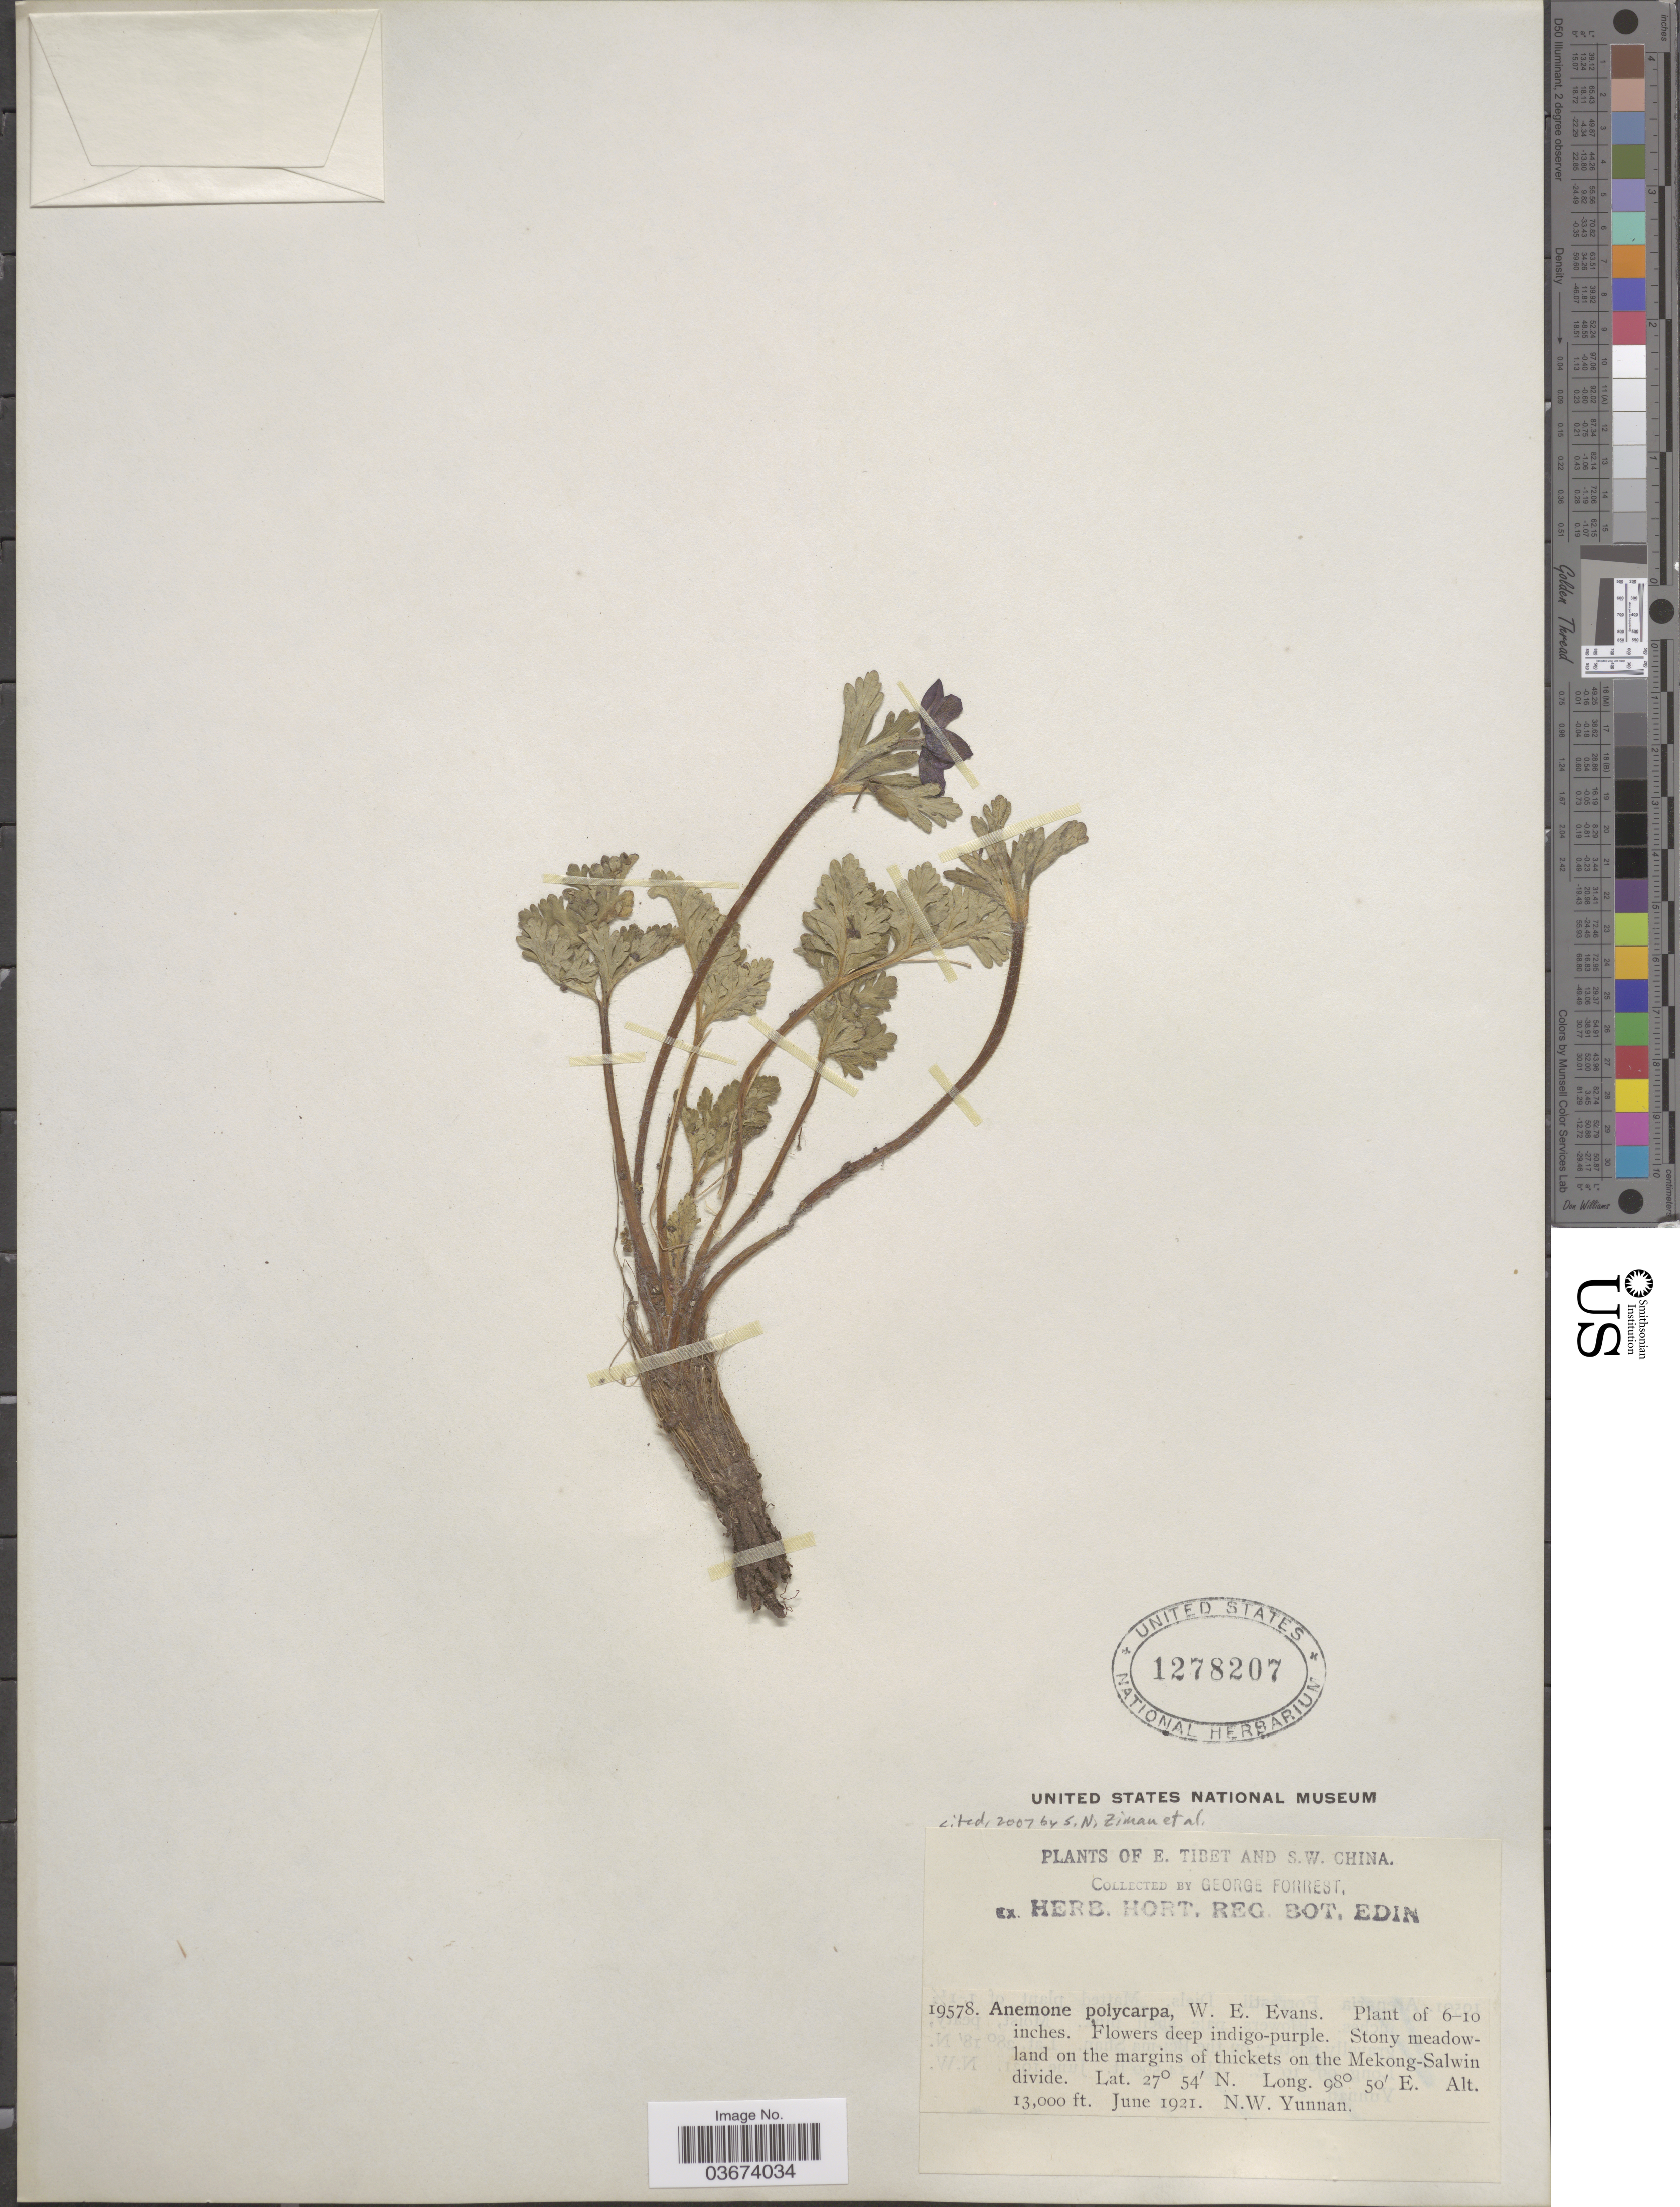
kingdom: Plantae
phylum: Tracheophyta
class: Magnoliopsida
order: Ranunculales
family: Ranunculaceae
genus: Anemone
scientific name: Anemone polycarpa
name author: W.E. Evans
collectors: G. Forrest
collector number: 19578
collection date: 1921-06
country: China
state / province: Yunnan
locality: S.W. China. Stony meadowlad on the margins of thickets on the Mekong-Salwin divide. N.W. Yunnan.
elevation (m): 3962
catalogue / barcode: US 1278207